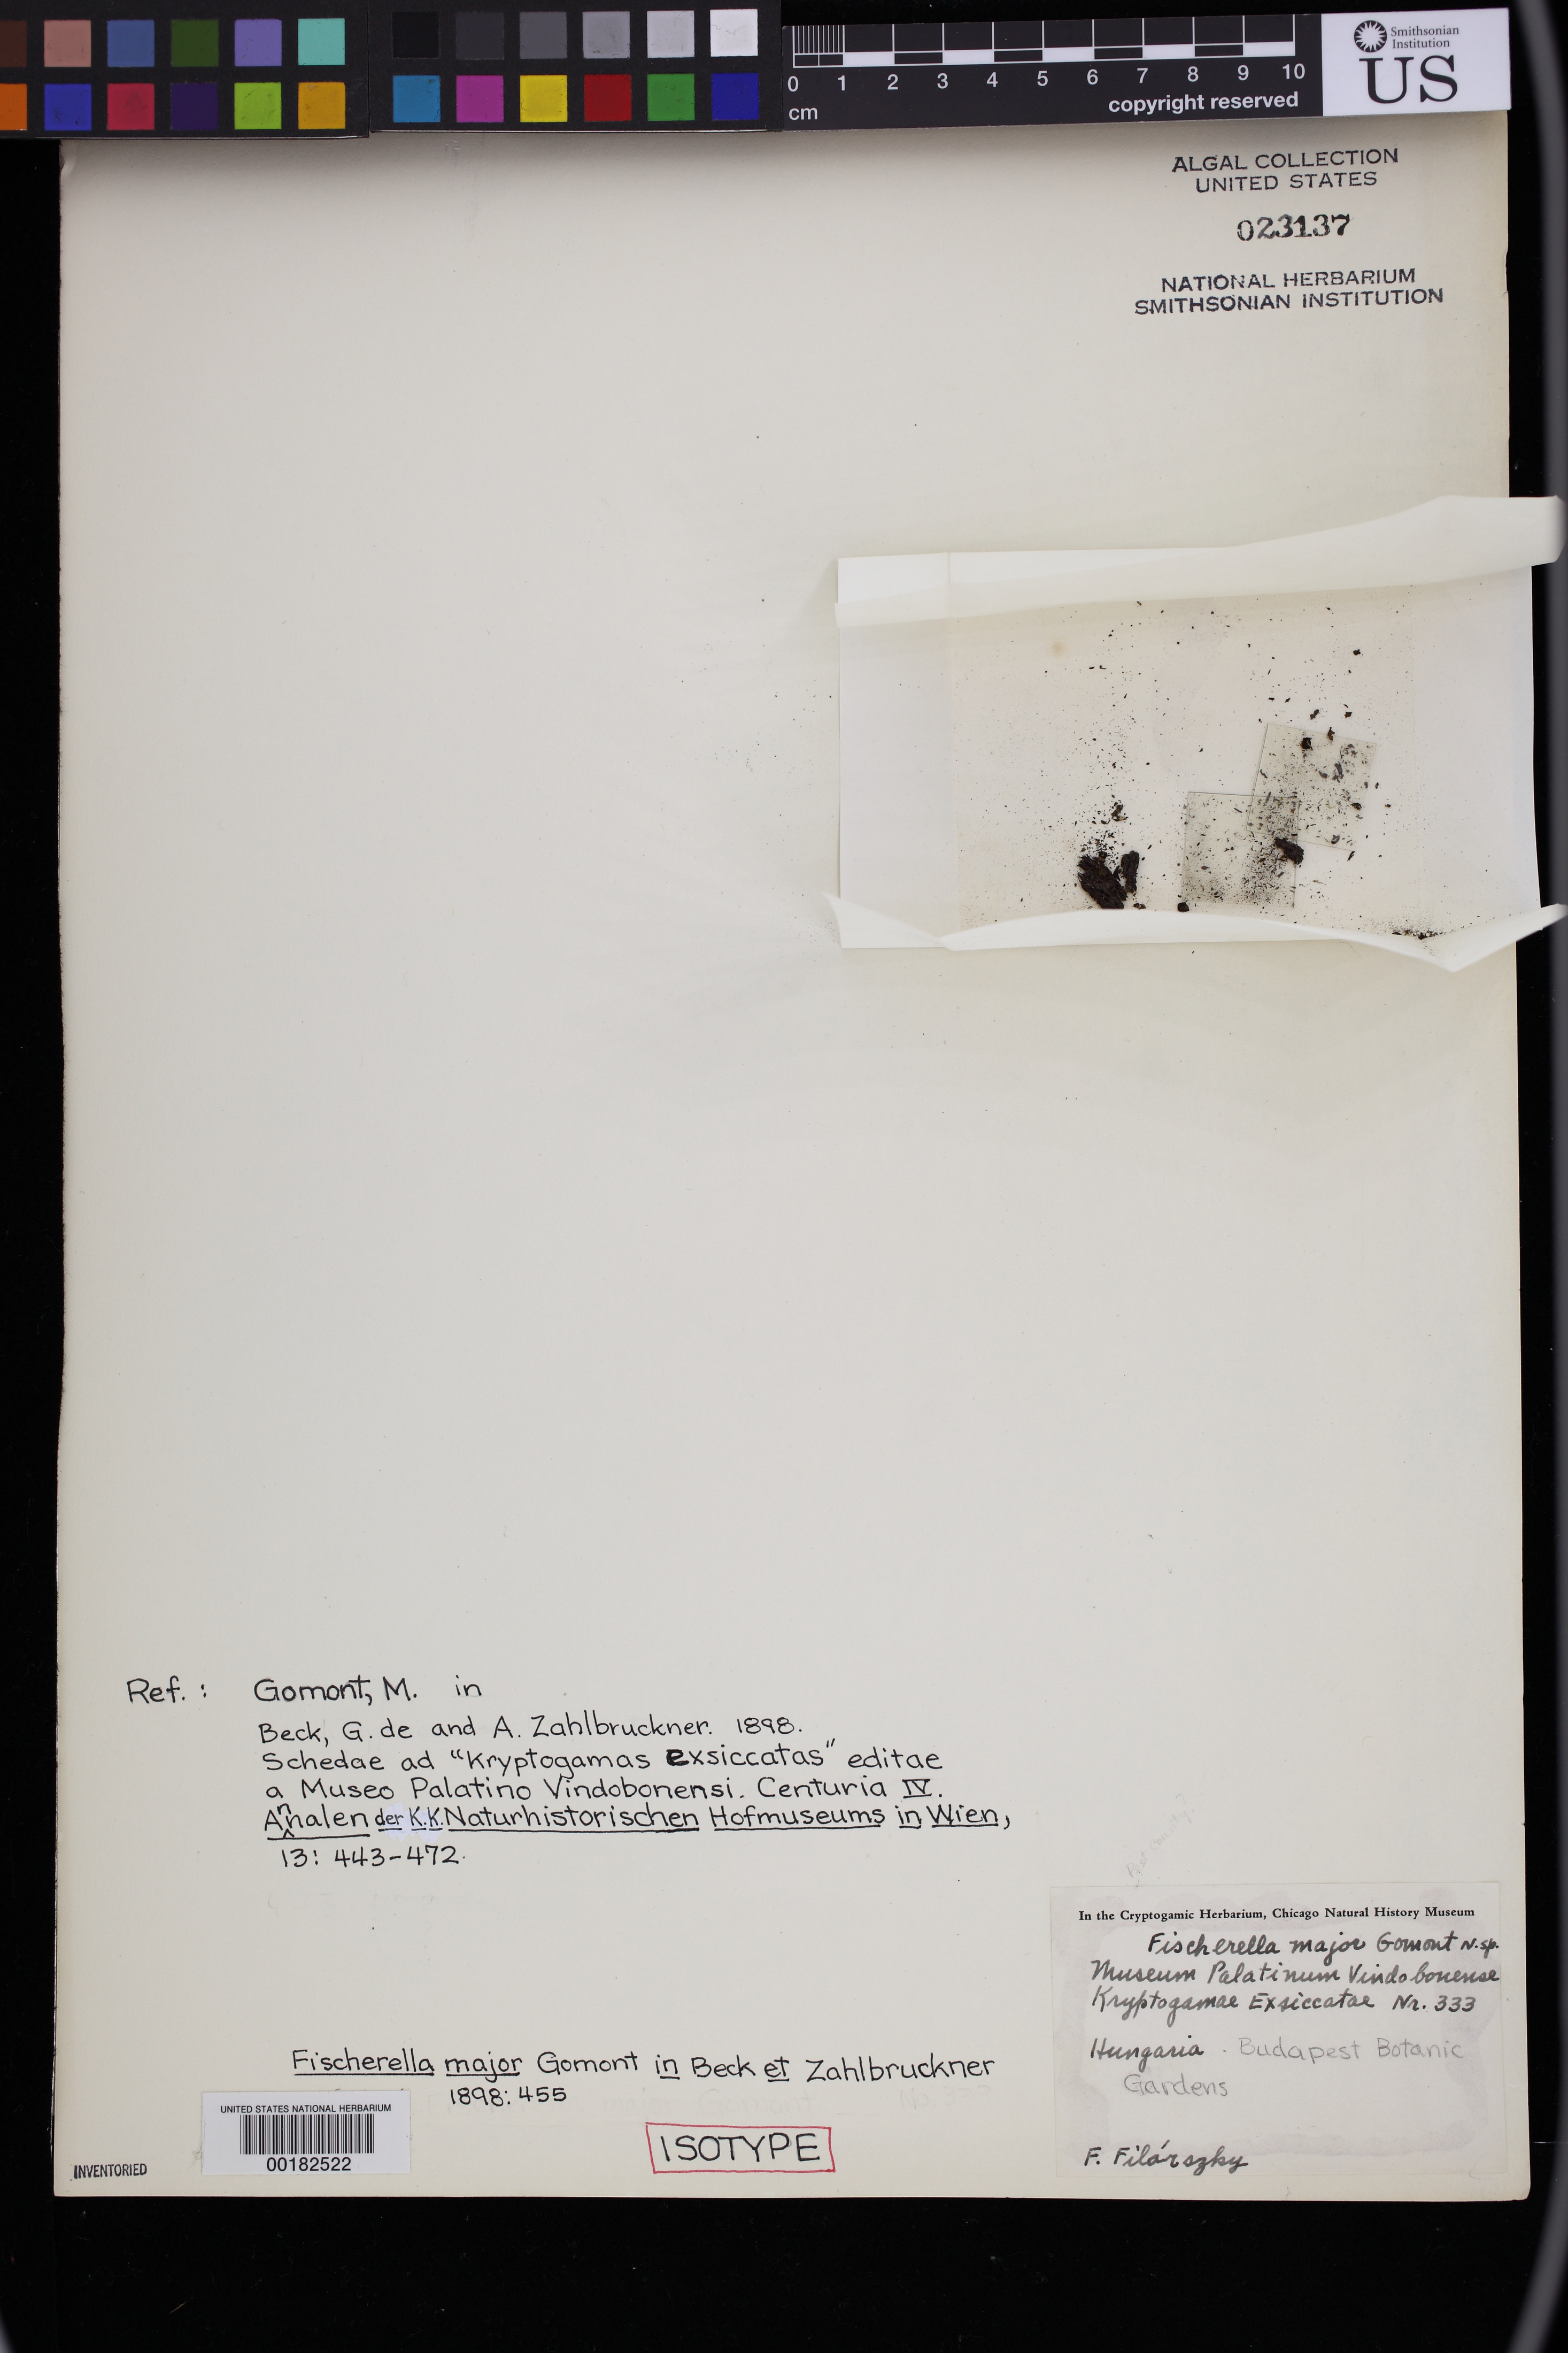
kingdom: Bacteria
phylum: Cyanobacteria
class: Cyanobacteriia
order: Cyanobacteriales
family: Nostocaceae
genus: Fischerella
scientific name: Fischerella major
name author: Gomont in Beck & Zahlbr.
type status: Isotype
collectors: F. Filarszky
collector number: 333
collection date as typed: May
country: Hungary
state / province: Budapest, Capital District of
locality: Budapest, Botanical Gardens.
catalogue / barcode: US 23137